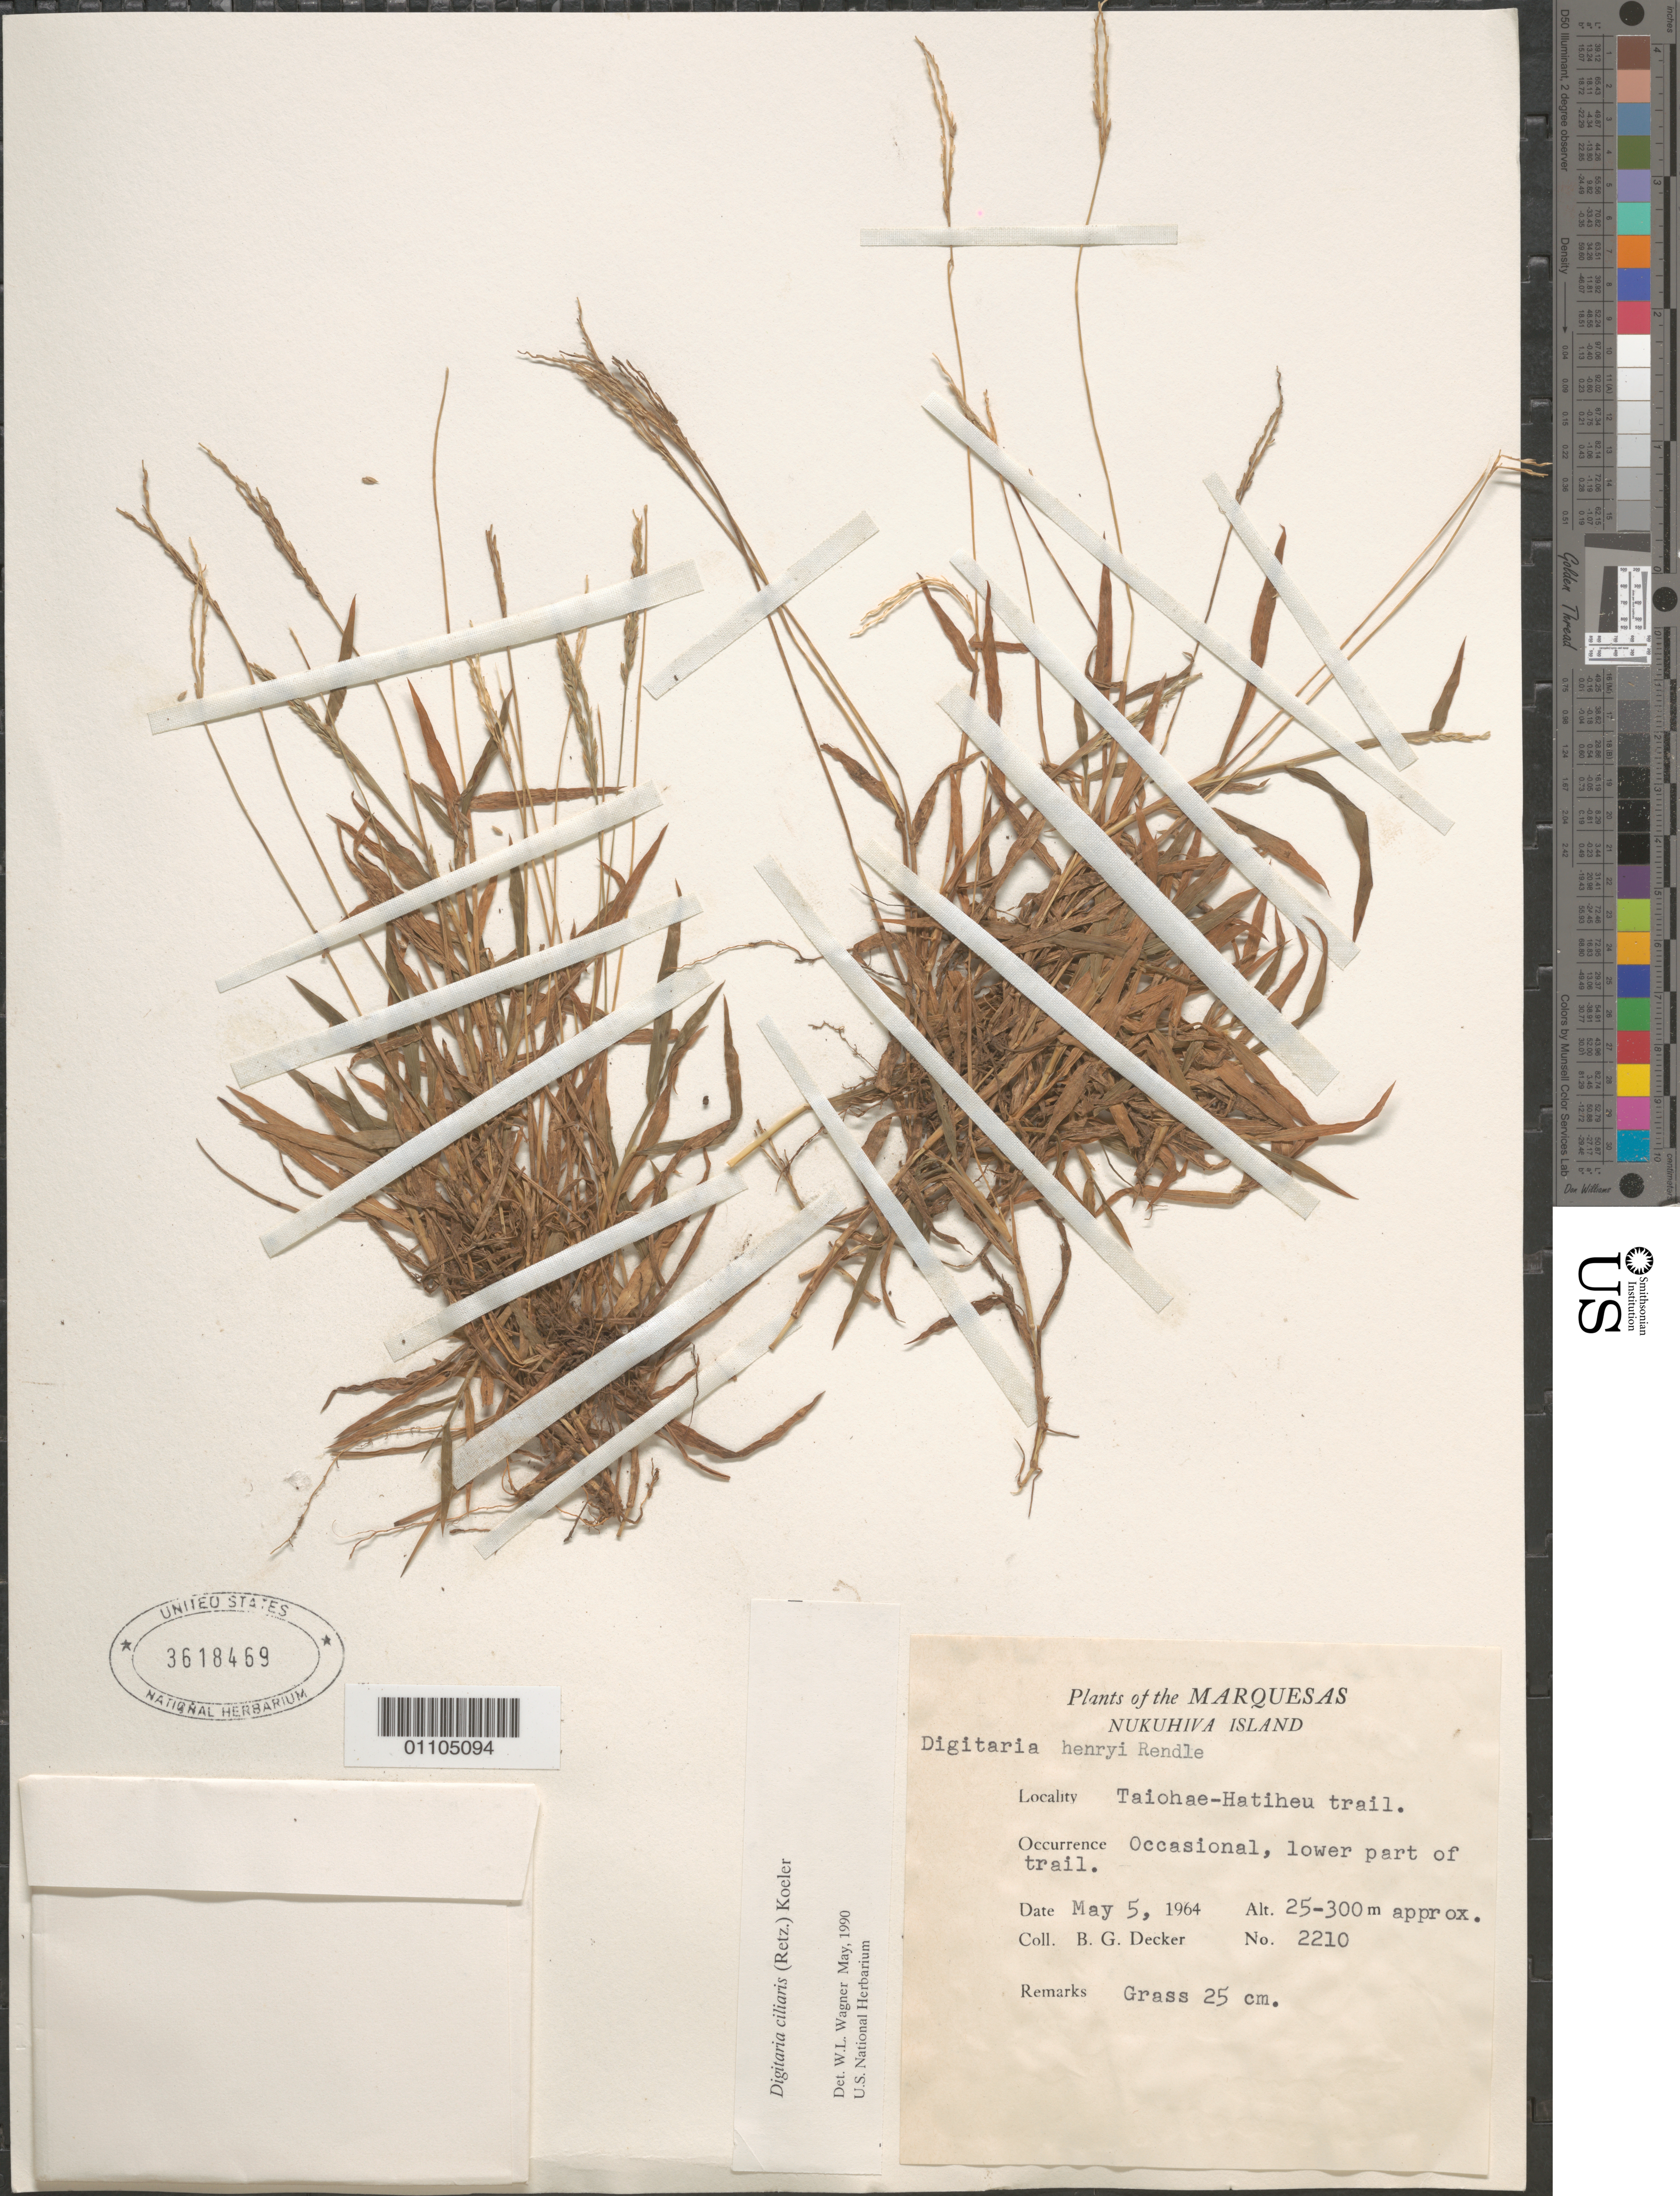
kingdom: Plantae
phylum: Tracheophyta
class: Liliopsida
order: Poales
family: Poaceae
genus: Digitaria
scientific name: Digitaria ciliaris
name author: (Retz.) Koeler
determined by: Wagner, W. L., (BOT), Smithsonian Institution - National Museum of Natural History (UNITED STATES)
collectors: B. G. Decker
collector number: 2210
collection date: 1964-05-05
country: French Polynesia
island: Nuku Hiva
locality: Taiohae-Hatiheu Trail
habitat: Lower part of trail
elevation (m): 25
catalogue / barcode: US 3618469